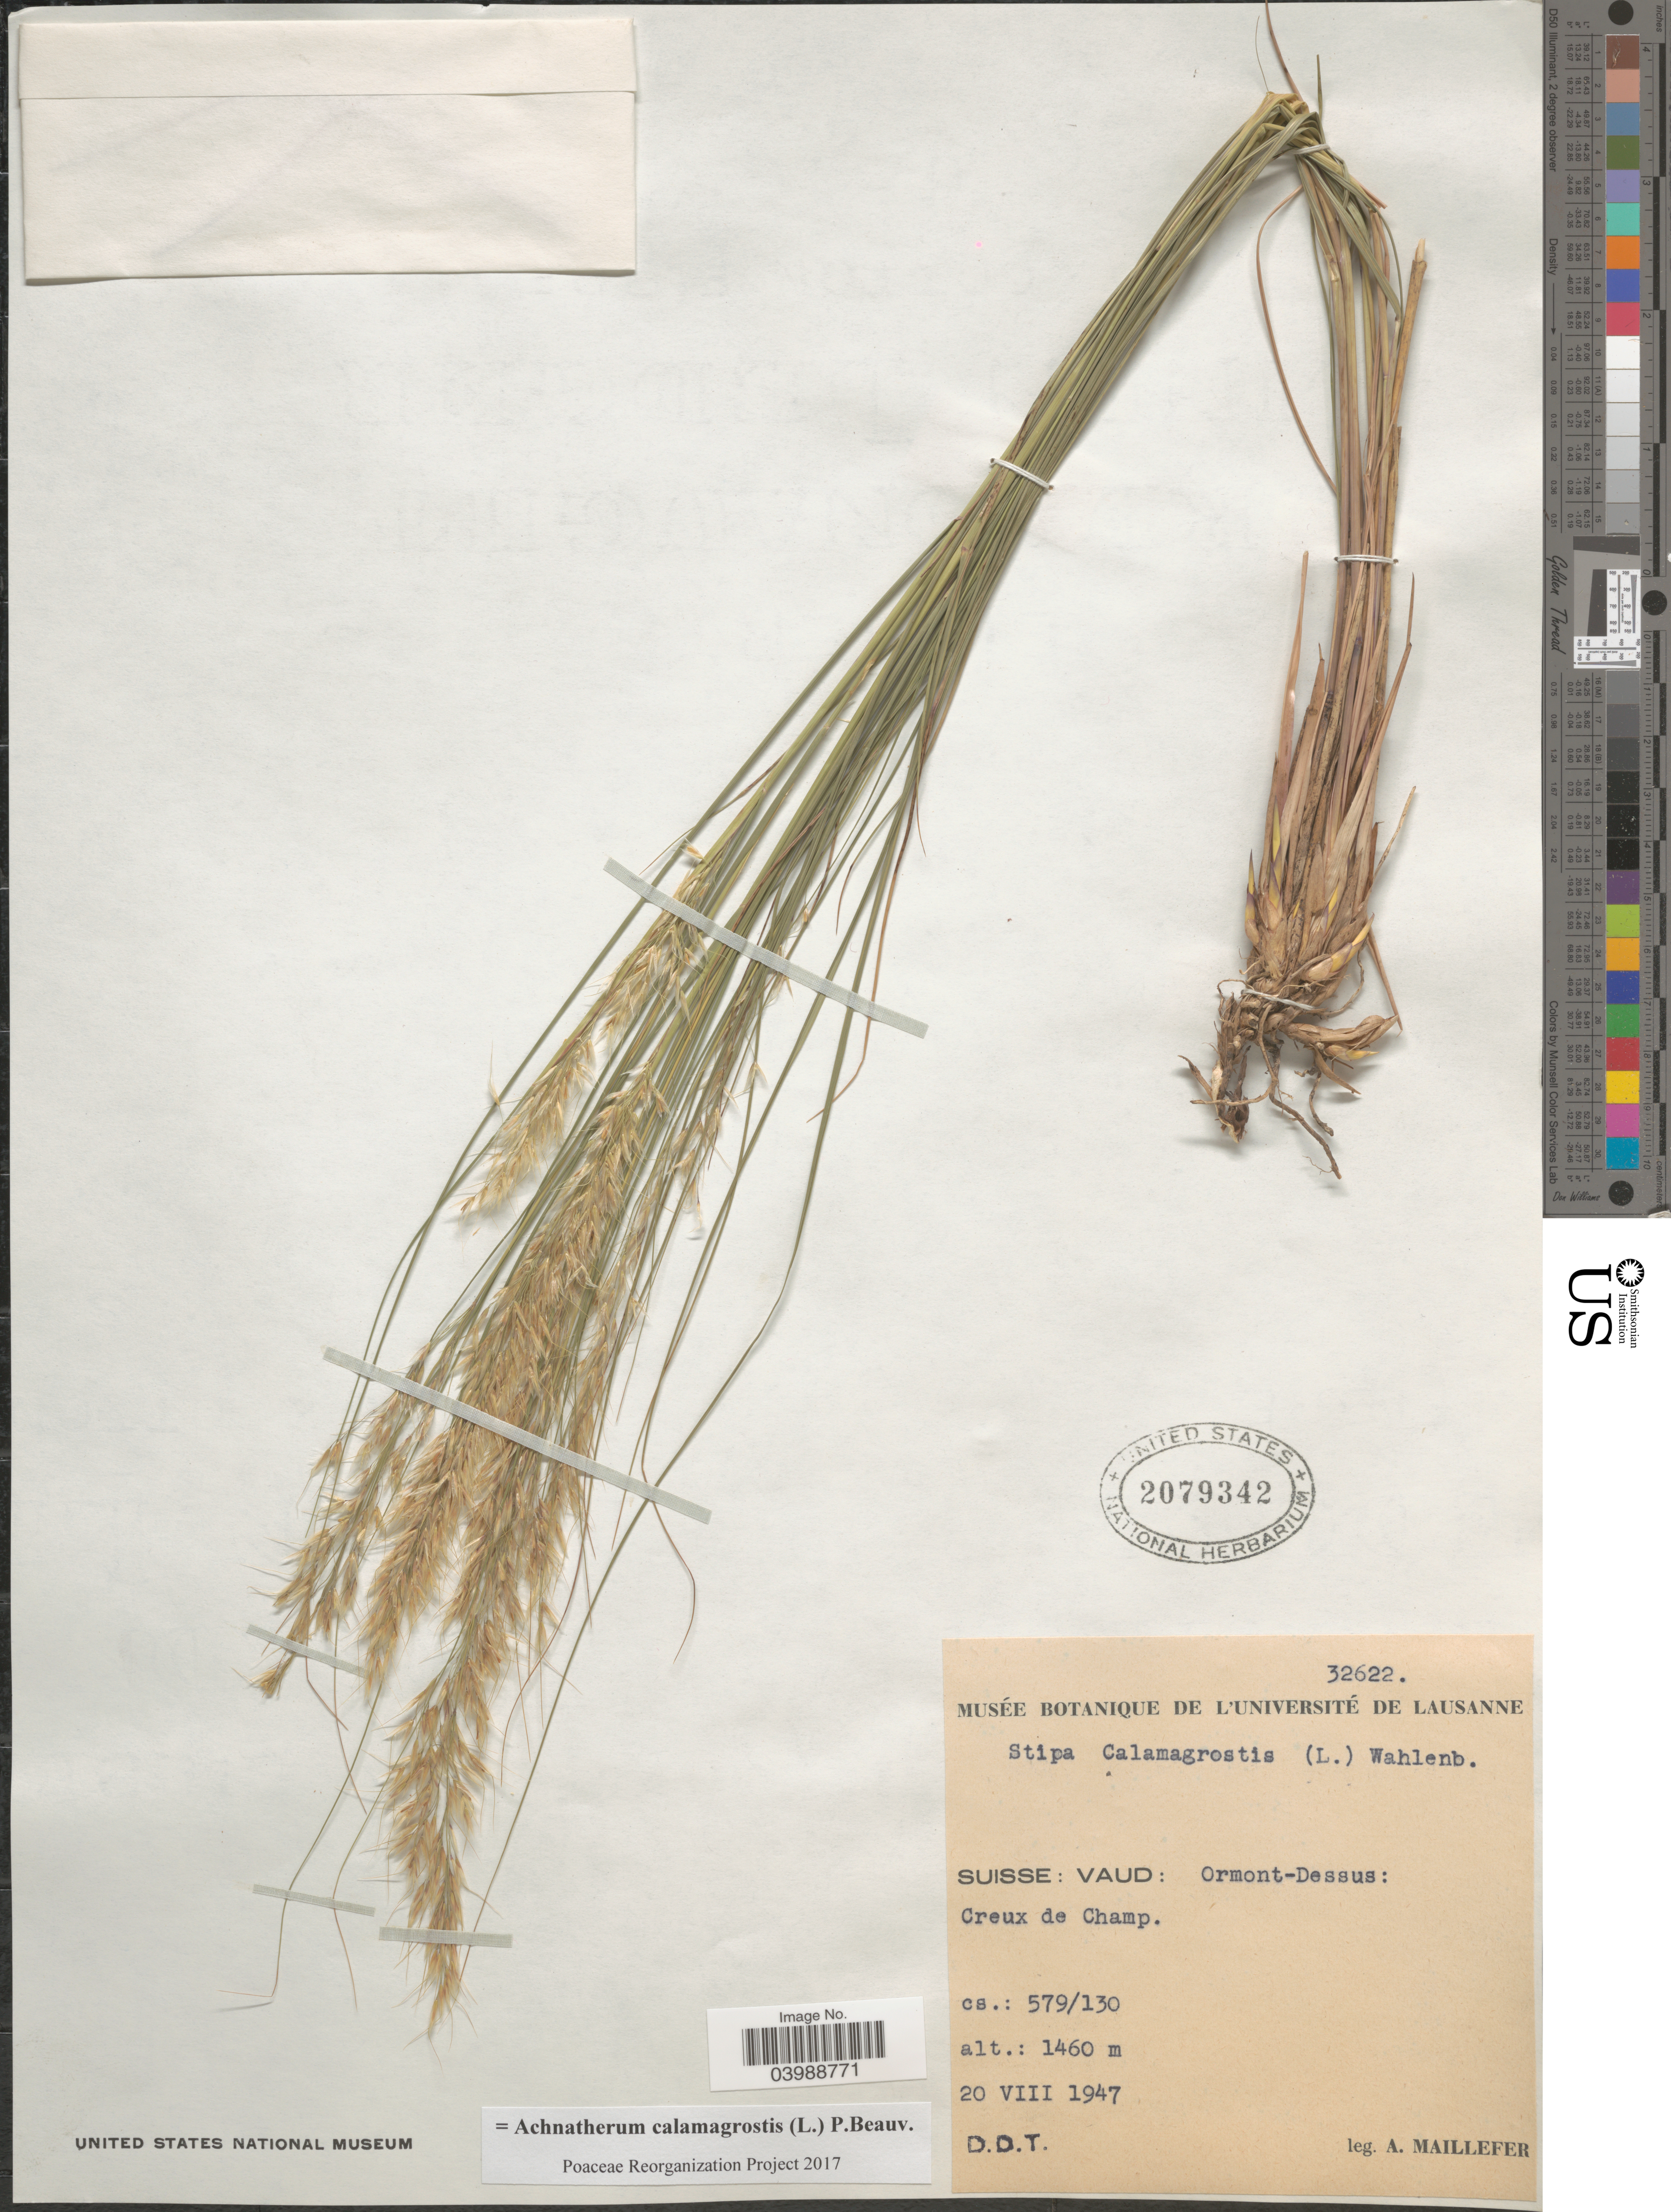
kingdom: Plantae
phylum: Tracheophyta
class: Liliopsida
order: Poales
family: Poaceae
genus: Achnatherum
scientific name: Achnatherum calamagrostis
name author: (L.) P. Beauv.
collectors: A. Maillefer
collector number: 32622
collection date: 1947-08-20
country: Switzerland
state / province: Vaud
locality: Suisse: Vaud: Ormont-Dessus: Creux de Champ.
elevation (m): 1460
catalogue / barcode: US 2079342